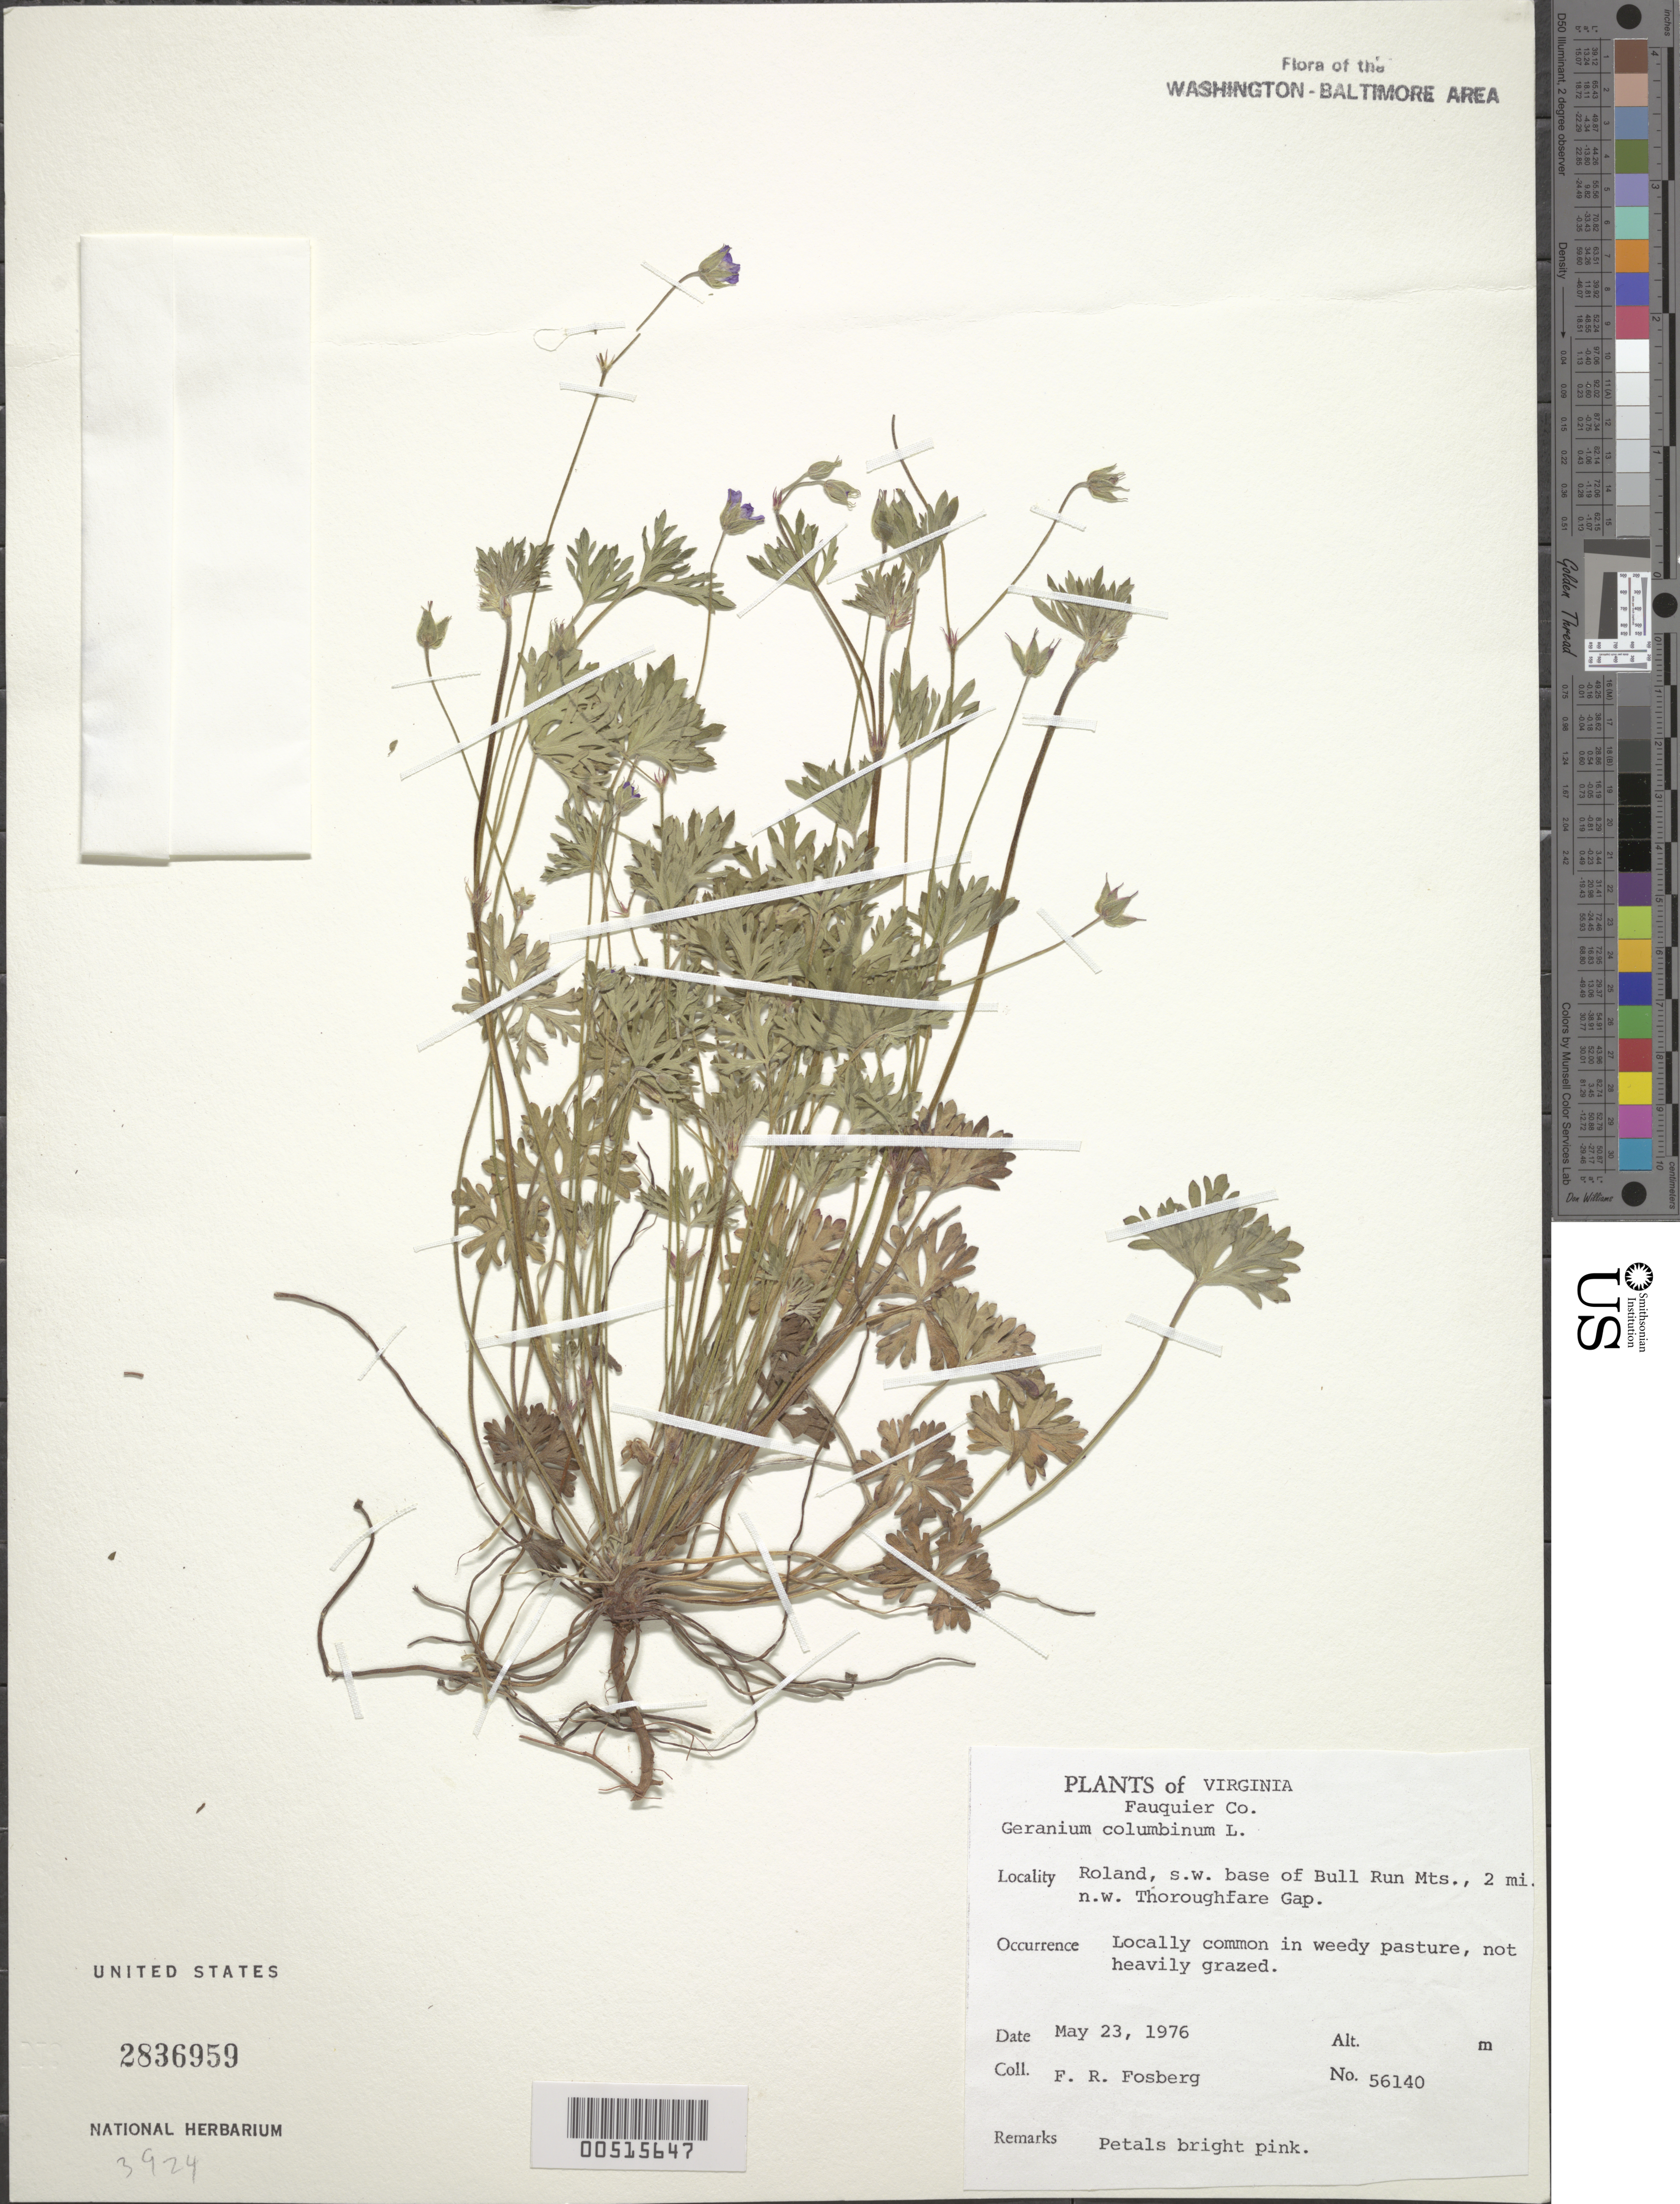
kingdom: Plantae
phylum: Tracheophyta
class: Magnoliopsida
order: Geraniales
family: Geraniaceae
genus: Geranium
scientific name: Geranium columbinum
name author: L.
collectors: F. R. Fosberg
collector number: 56140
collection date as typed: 23 May 1976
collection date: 1976-05-23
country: United States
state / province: Virginia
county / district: Fauquier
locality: Roland, SW base of Bull Run Mts., 2 mi. NW of Thoroughfare Gap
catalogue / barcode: US 2836959